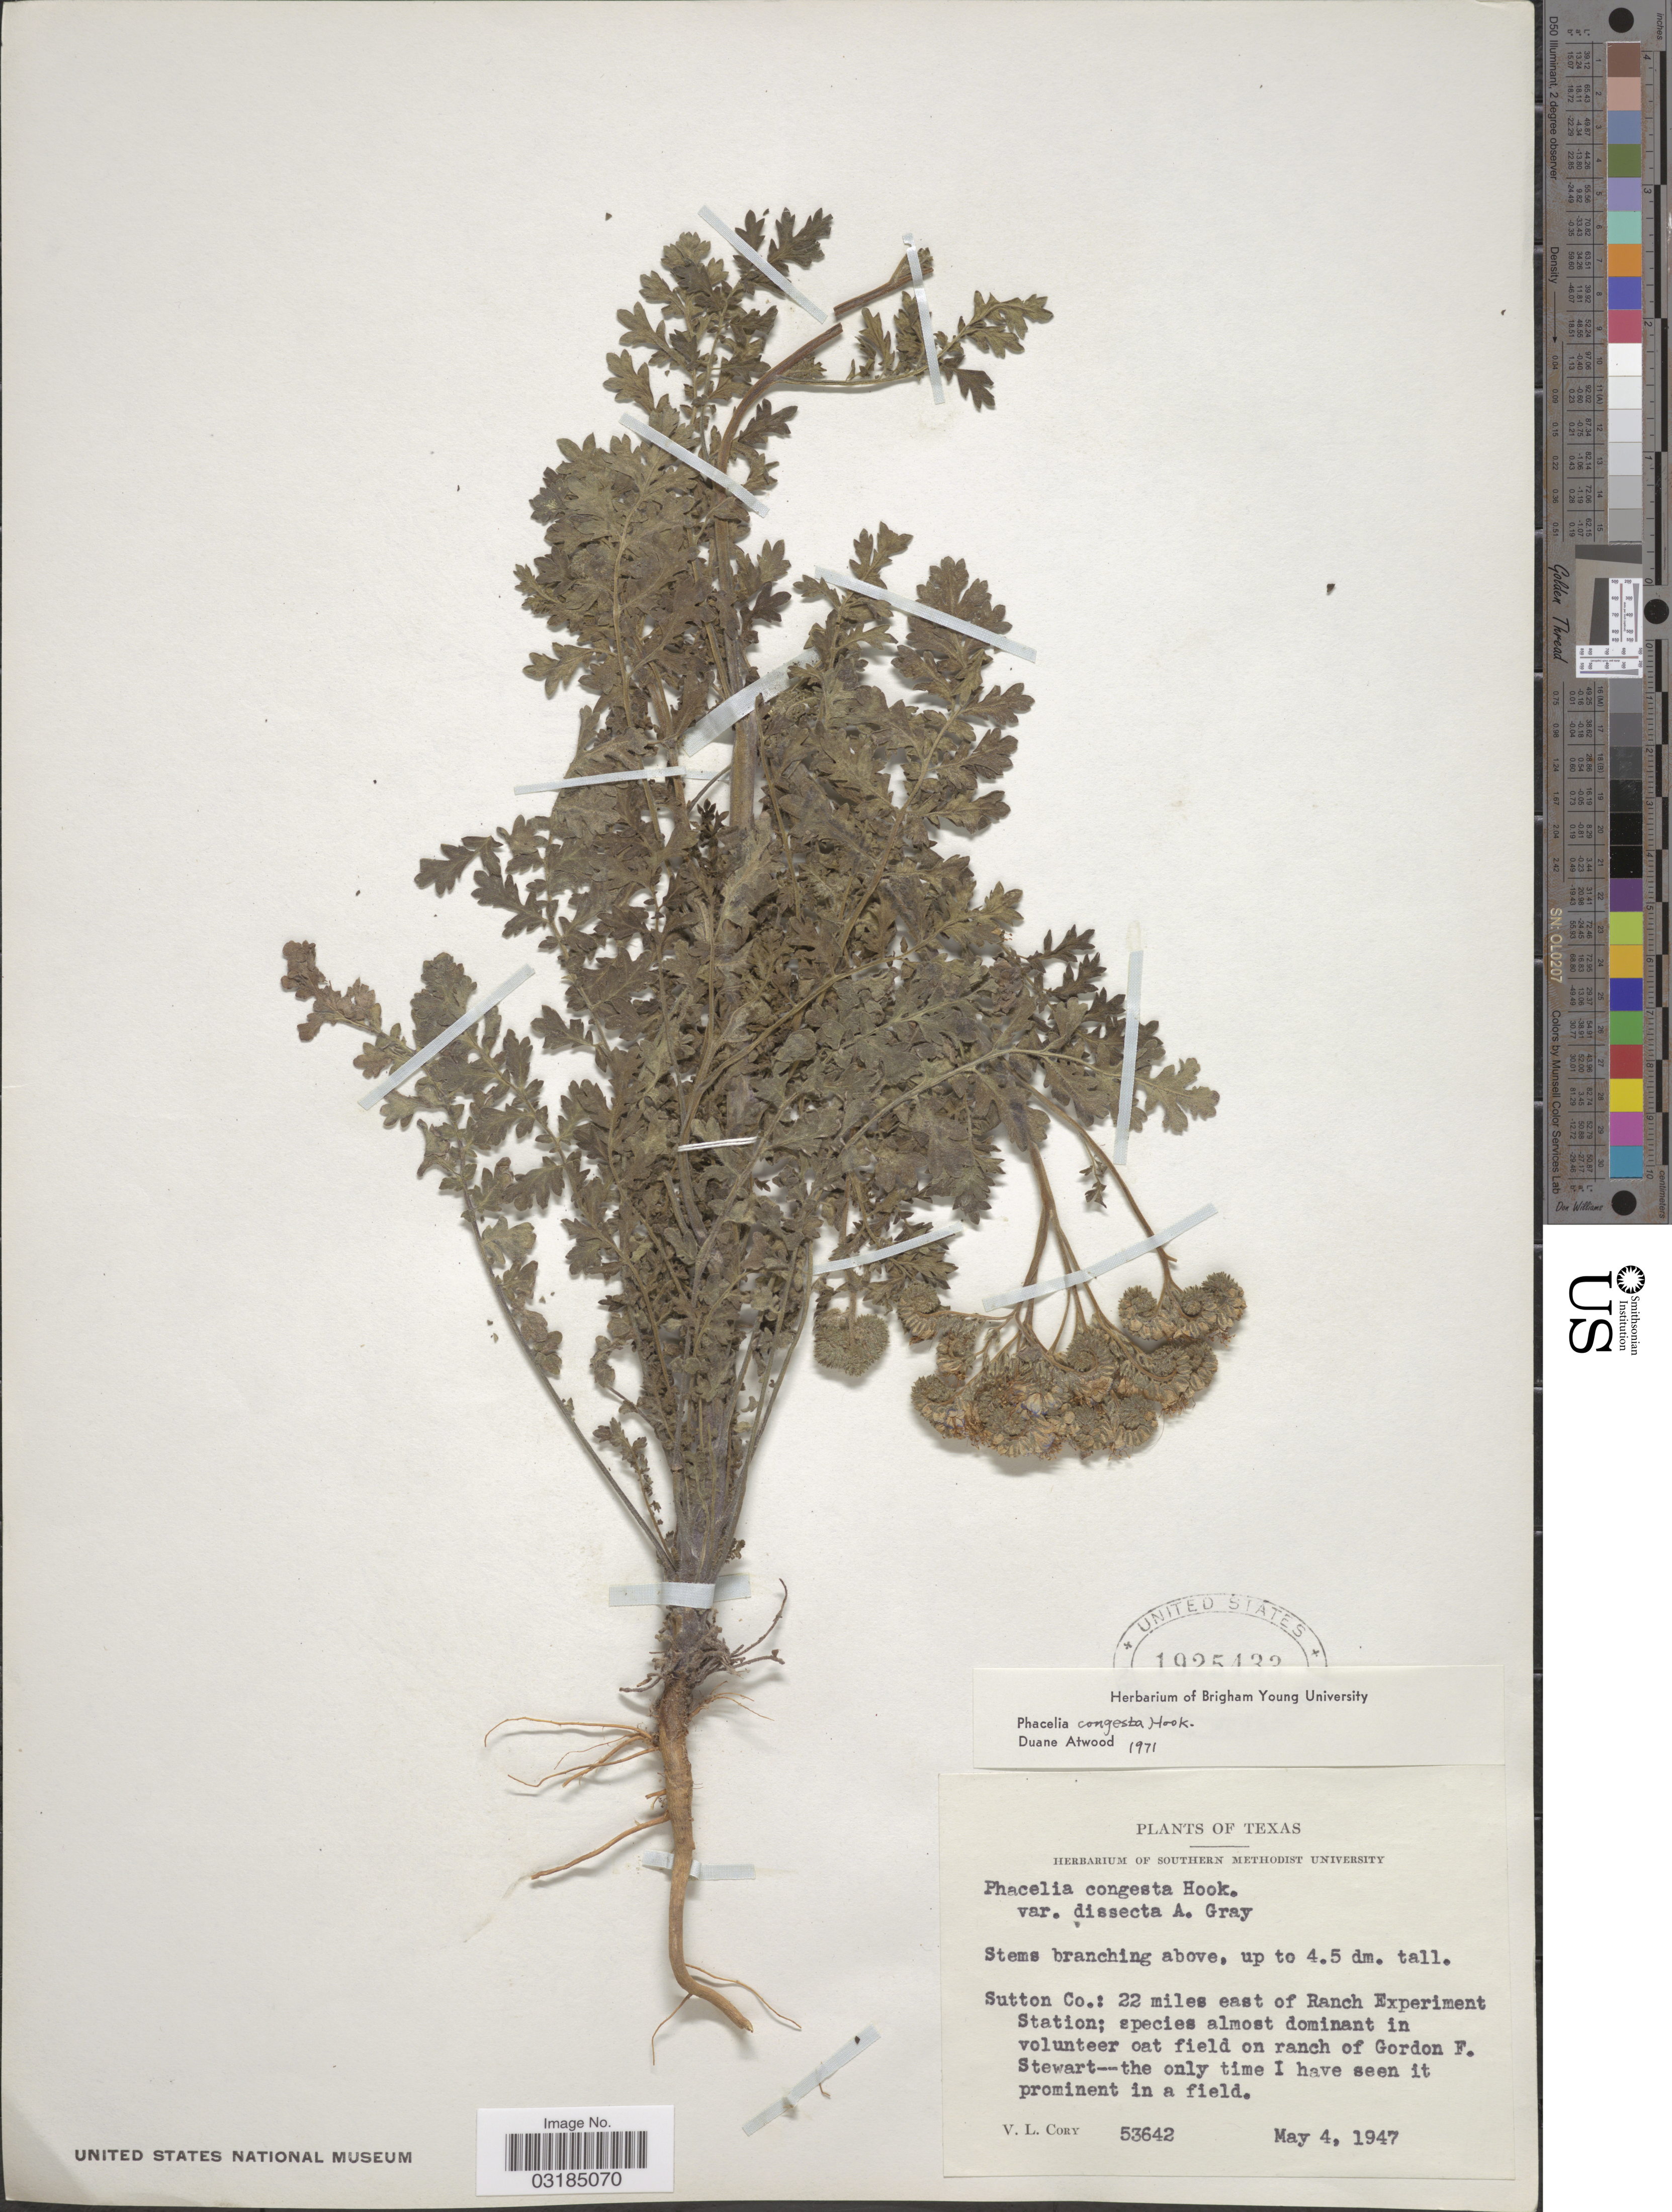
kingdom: Plantae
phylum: Tracheophyta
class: Magnoliopsida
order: Boraginales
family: Hydrophyllaceae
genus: Phacelia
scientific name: Phacelia congesta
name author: Hook.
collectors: V. Cory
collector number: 53642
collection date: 1947-05-04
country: United States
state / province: Texas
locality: Sutton Co.: 22 miles east of Ranch Experiment Station. Volunteer oat field on ranch of Gordon F. Stewart [unsure placement]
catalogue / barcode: US 1925433